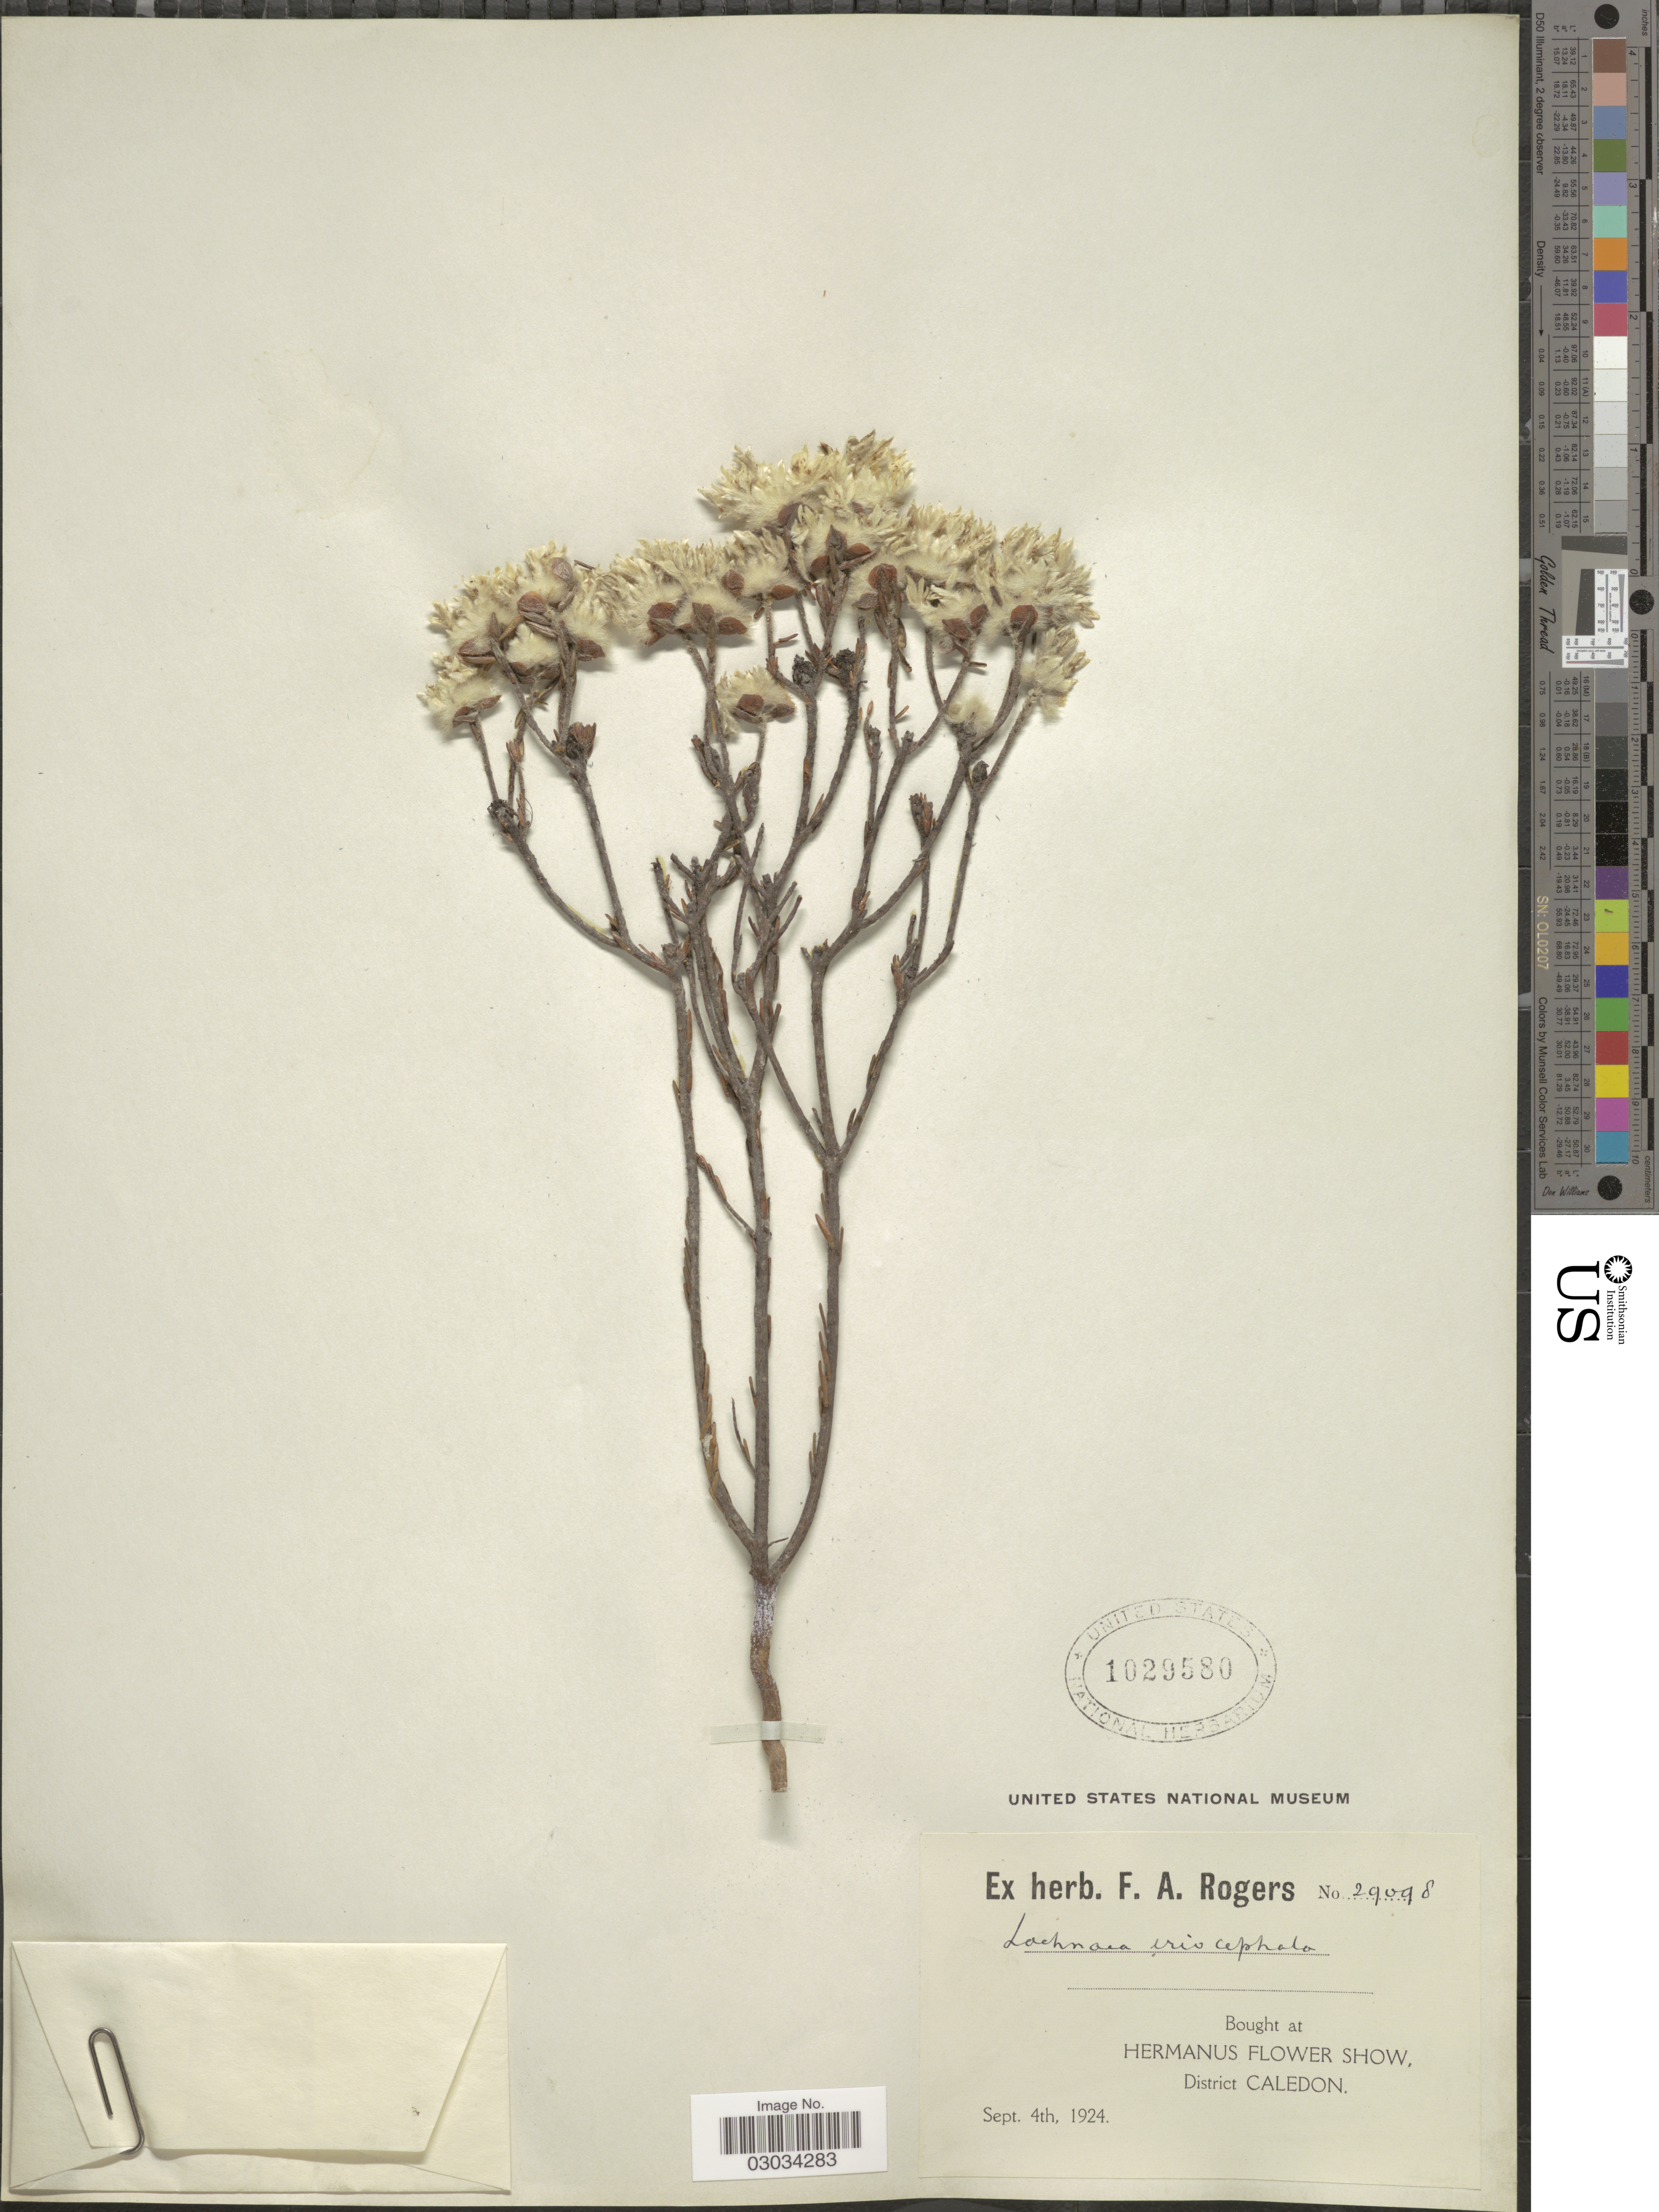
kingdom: Plantae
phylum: Tracheophyta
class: Magnoliopsida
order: Malvales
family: Thymelaeaceae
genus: Lachnaea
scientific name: Lachnaea eriocephala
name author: L.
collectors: ex herb. F. A. Rogers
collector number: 29098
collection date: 1924-09-04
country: South Africa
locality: District Caledon.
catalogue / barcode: US 1029580